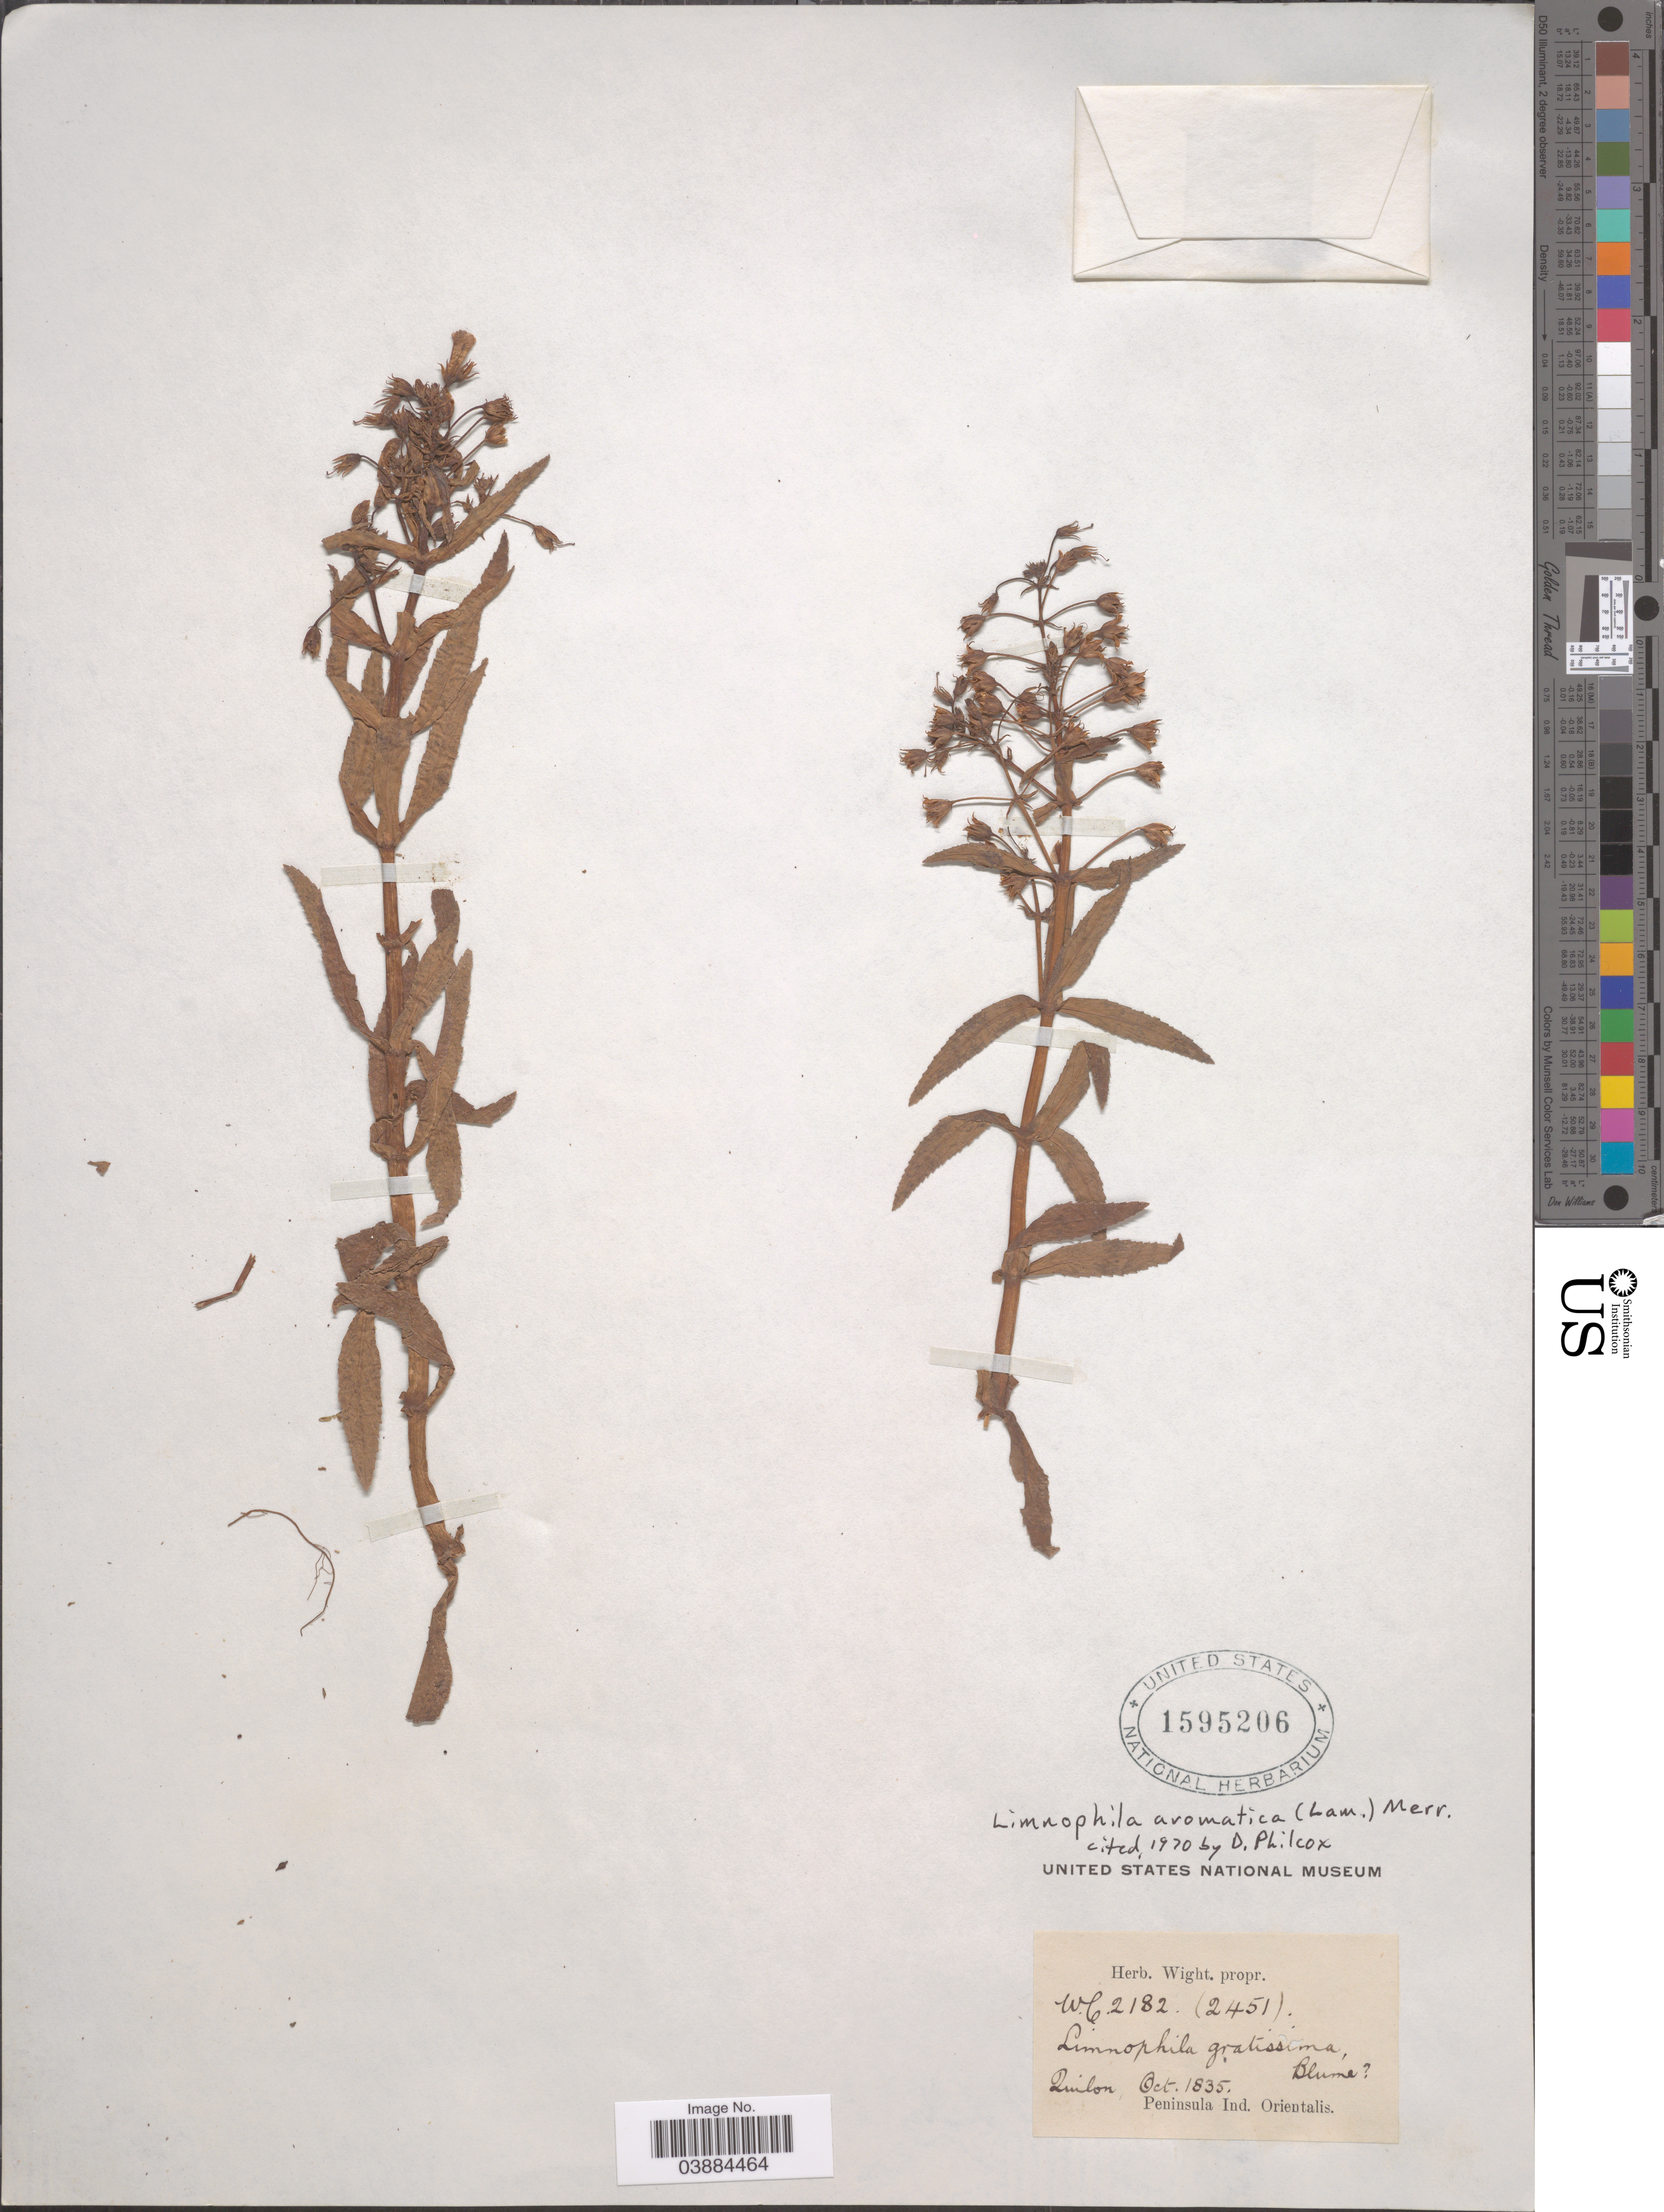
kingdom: Plantae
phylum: Tracheophyta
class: Magnoliopsida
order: Lamiales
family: Plantaginaceae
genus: Limnophila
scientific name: Limnophila aromatica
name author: (Lam.) Merr.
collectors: ex Herb. Wight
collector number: W.C*. 2182 (2451)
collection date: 1835-10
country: India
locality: Quilon. Peninsula Ind. Orientalis.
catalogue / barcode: US 1595206